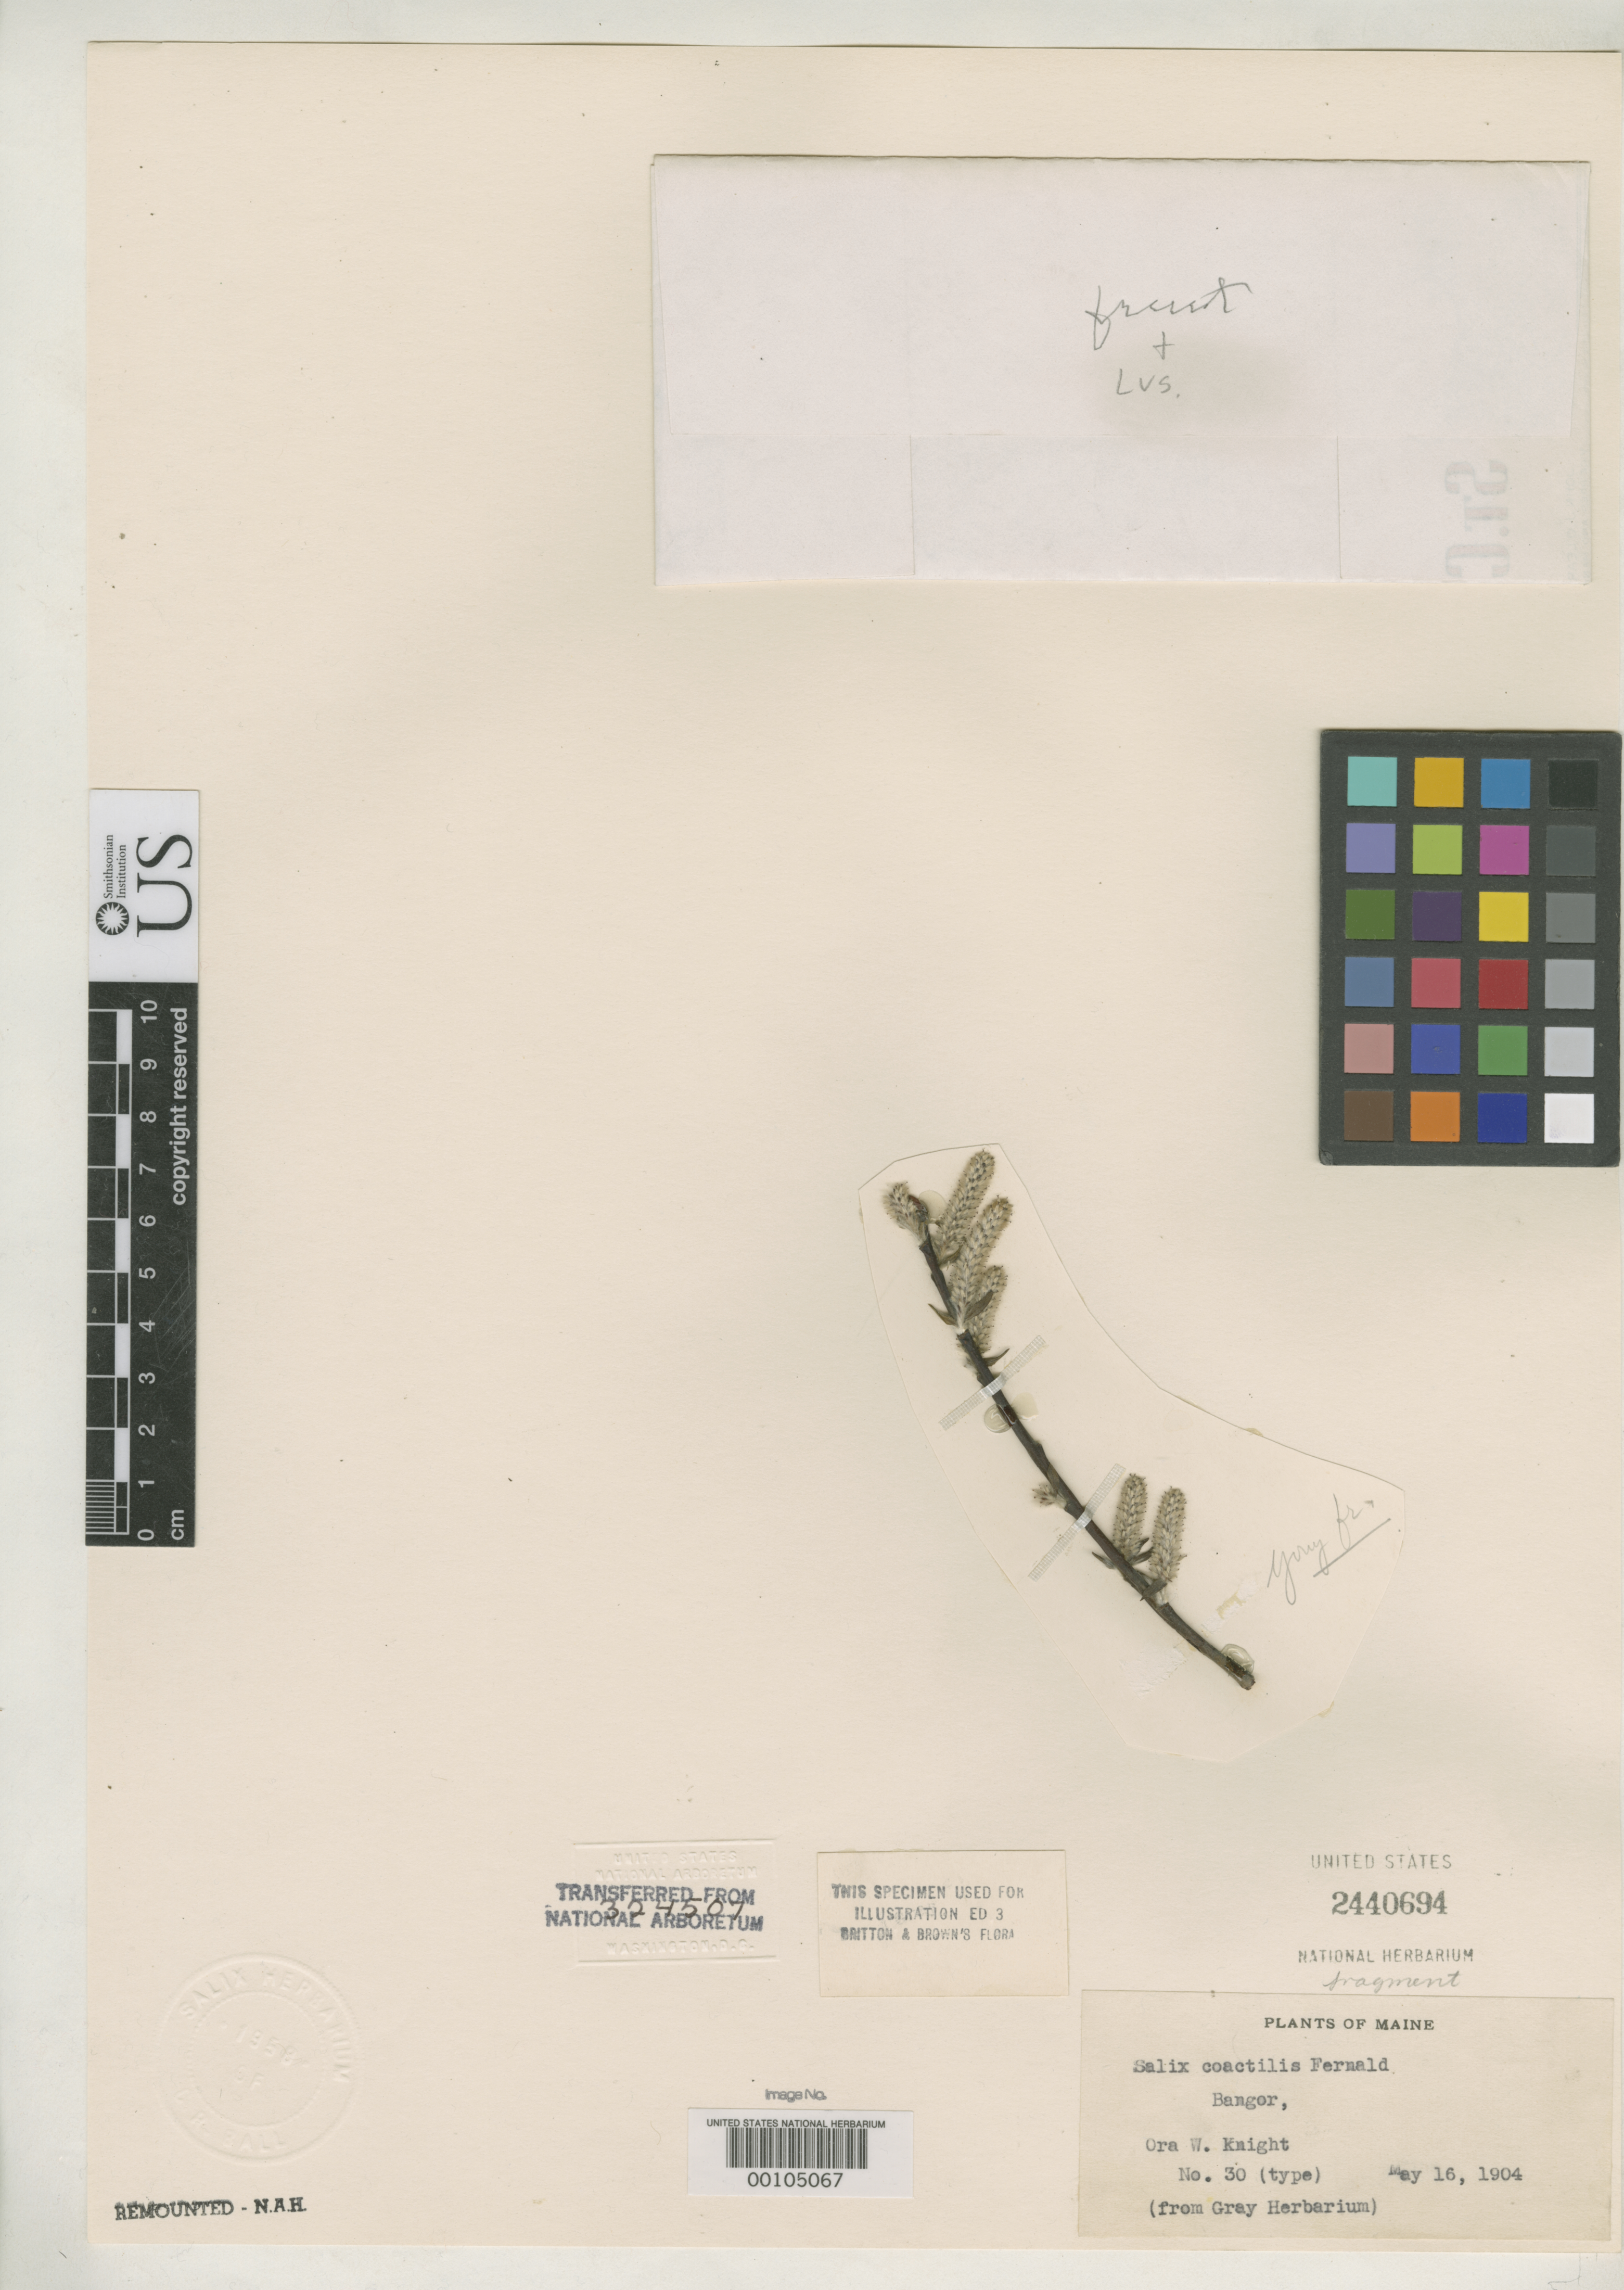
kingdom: Plantae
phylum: Tracheophyta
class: Magnoliopsida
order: Malpighiales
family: Salicaceae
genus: Salix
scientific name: Salix coactilis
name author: Fernald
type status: Type Material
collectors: O. Knight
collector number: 30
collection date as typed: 16 May 1904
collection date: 1904-05-16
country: United States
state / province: Maine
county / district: Penobscot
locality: Bangor.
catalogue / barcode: US 2440694